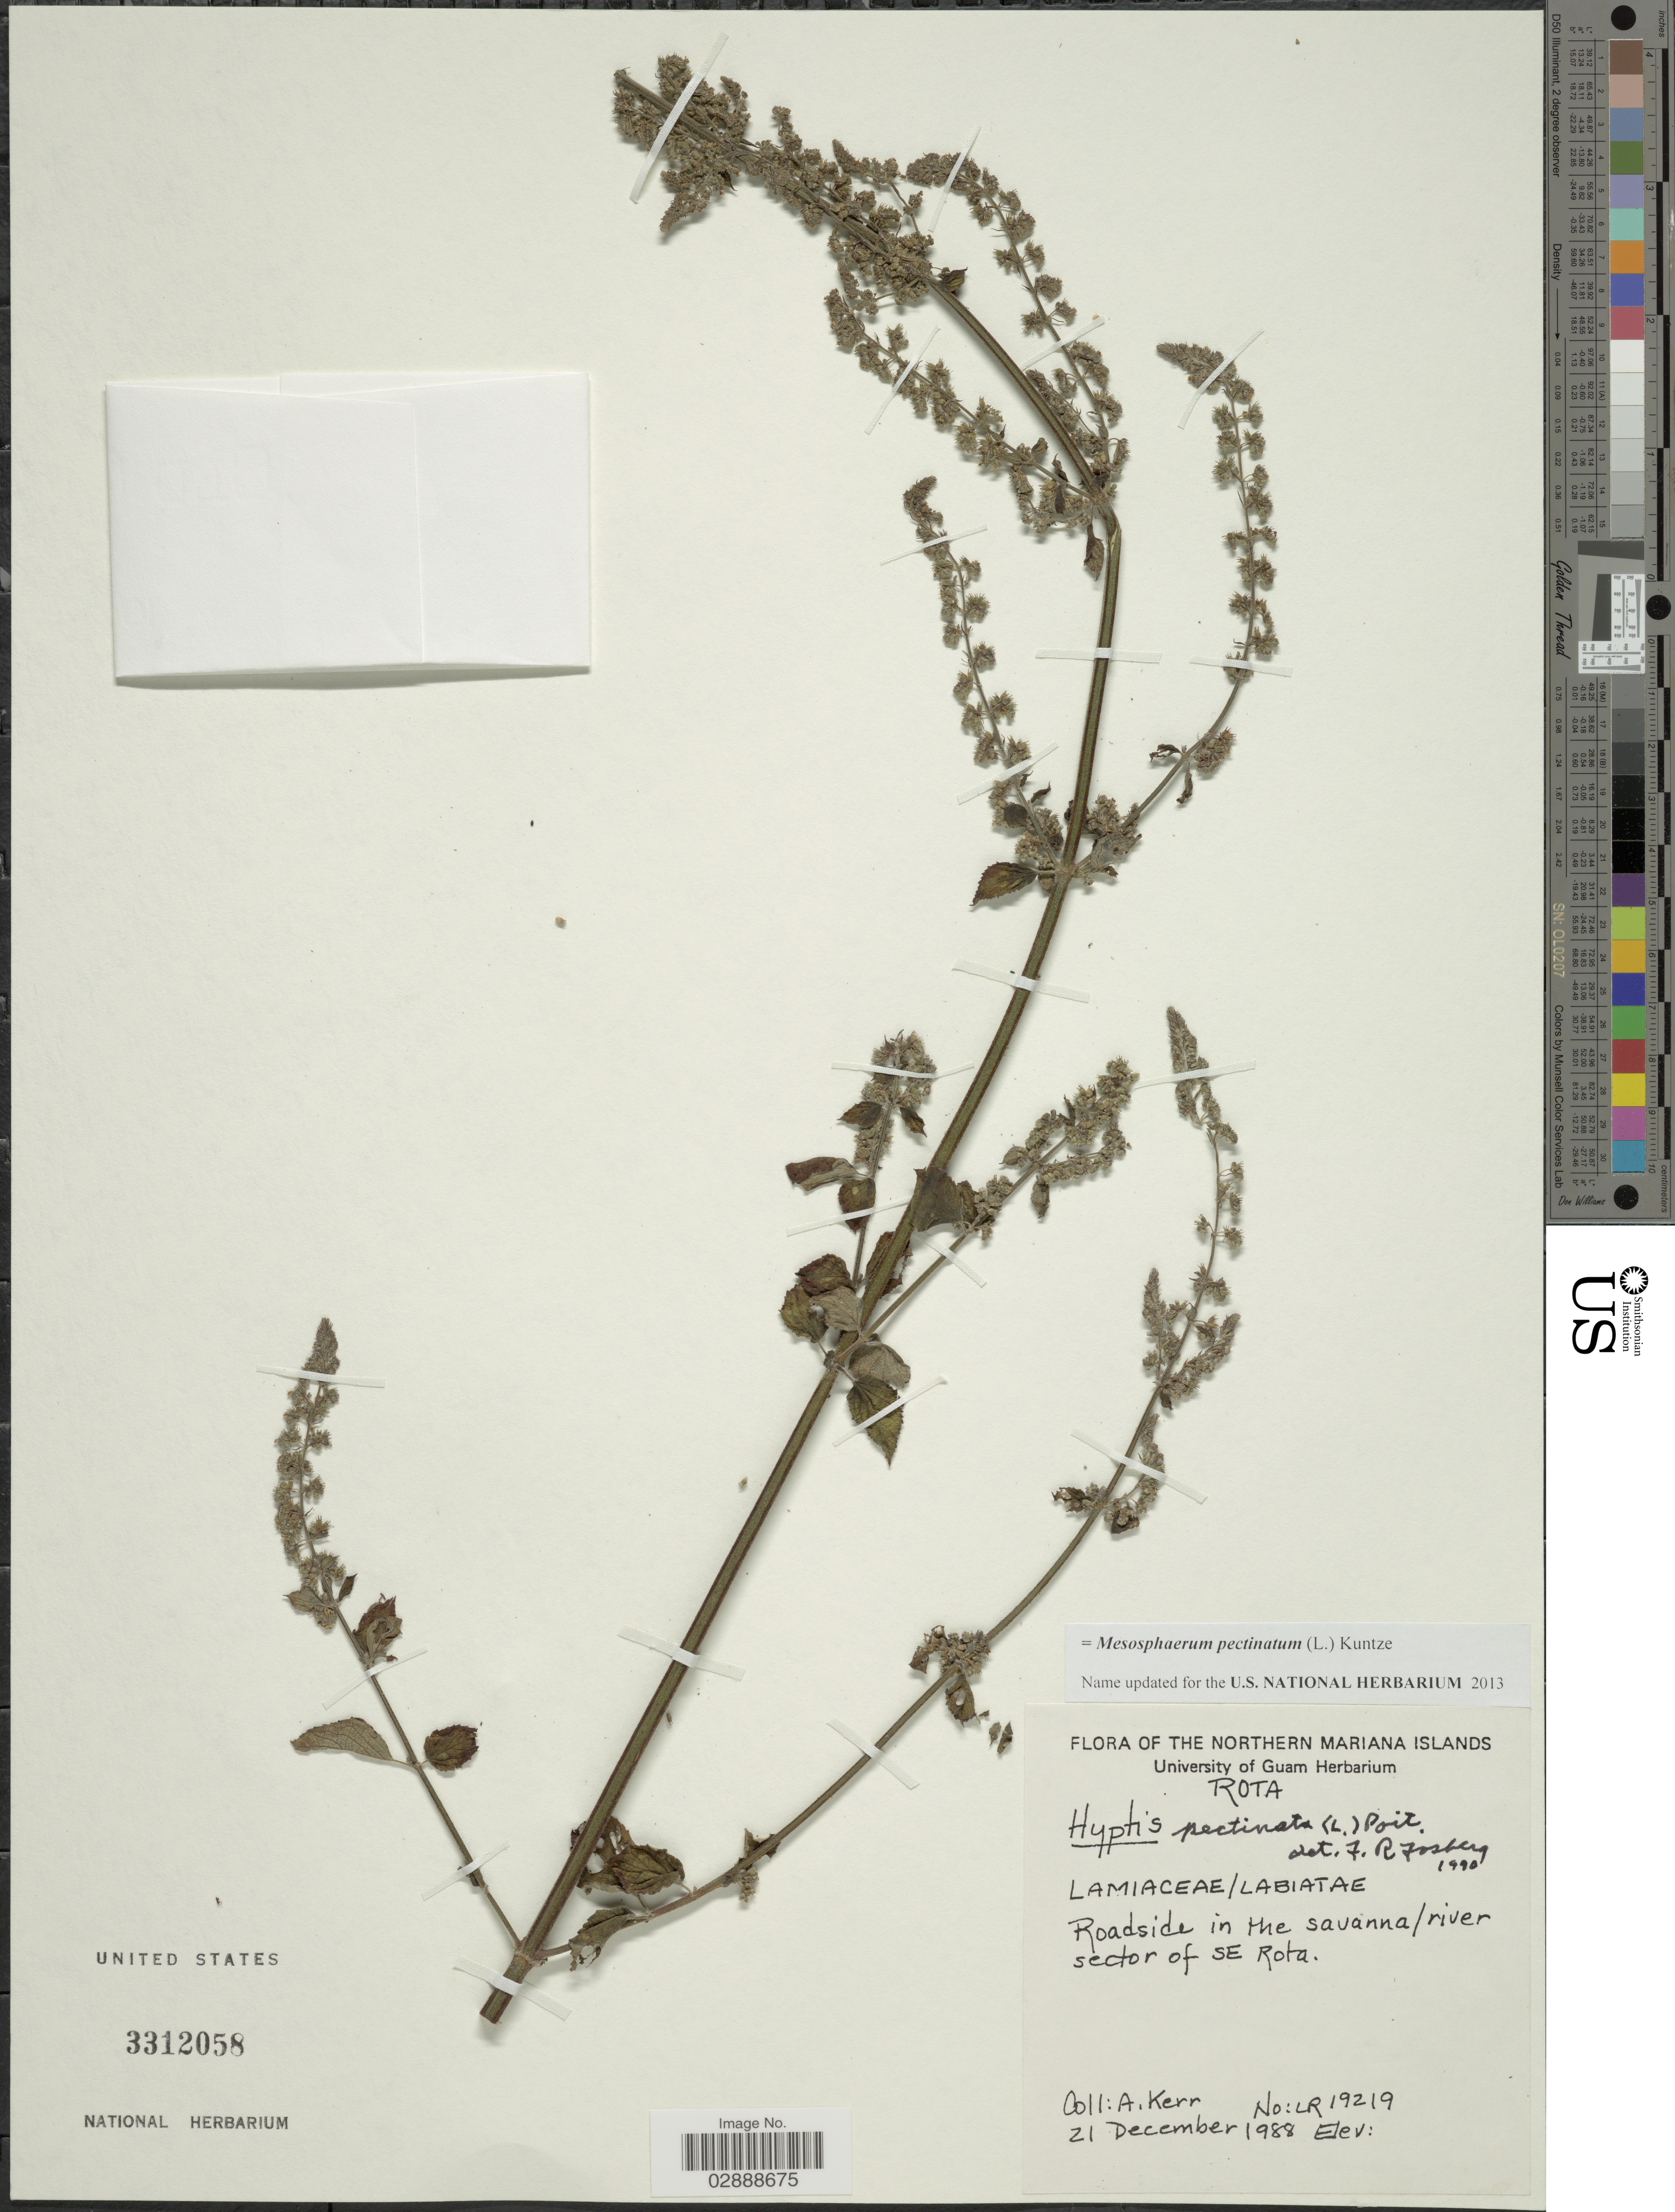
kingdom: Plantae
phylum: Tracheophyta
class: Magnoliopsida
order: Lamiales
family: Lamiaceae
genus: Mesosphaerum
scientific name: Mesosphaerum pectinatum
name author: (L.) Kuntze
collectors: A. Kerr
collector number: LR19219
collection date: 1988-12-21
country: Northern Mariana Islands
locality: Roadside in the savanna/river sector of SE Rota.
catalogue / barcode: US 3312058